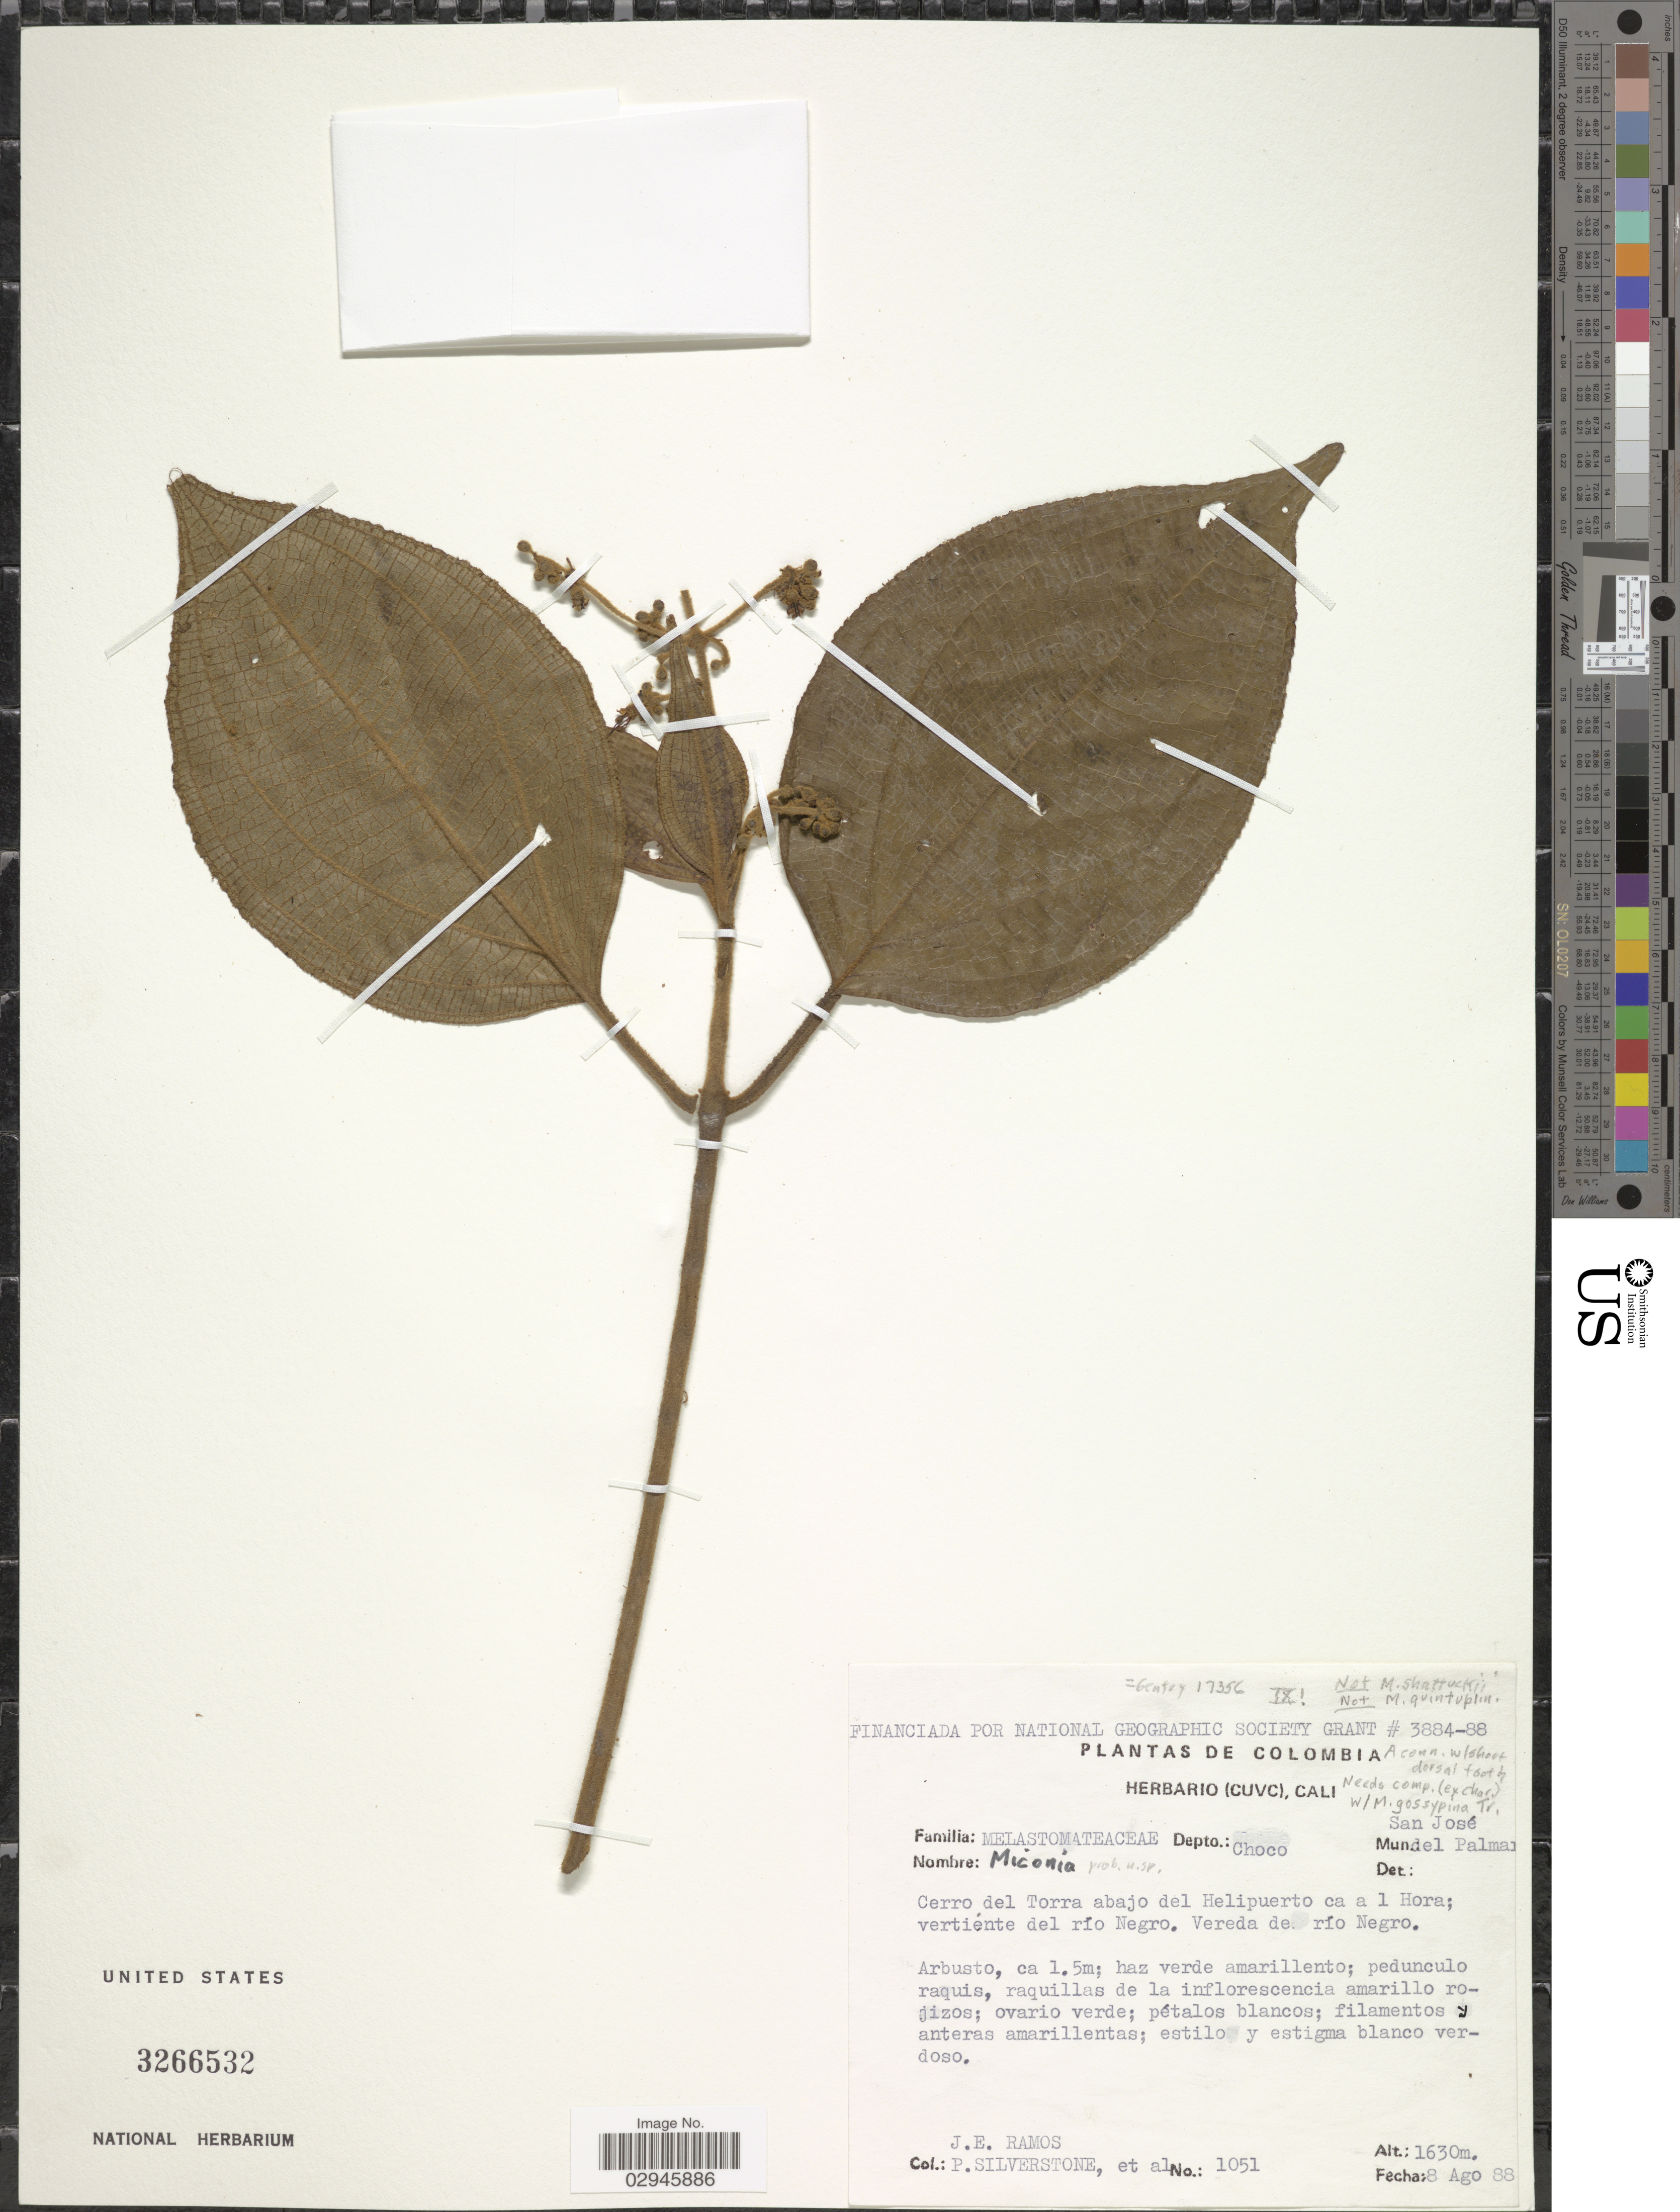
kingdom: Plantae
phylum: Tracheophyta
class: Magnoliopsida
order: Myrtales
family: Melastomataceae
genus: Miconia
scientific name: Miconia sp.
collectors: J. E. Ramos, P. Silverstone & et al.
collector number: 1051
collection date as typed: Transcribed d/m/y: 8/8/88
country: Colombia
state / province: Chocó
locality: Depto.: Chocó, Mun. San José del Palmar. Cerro del Torrá abajo del Helipuerto, ca a 1 Hora; vertiente del río Negro. Vereda de río Negro.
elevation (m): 1630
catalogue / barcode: US 3266532